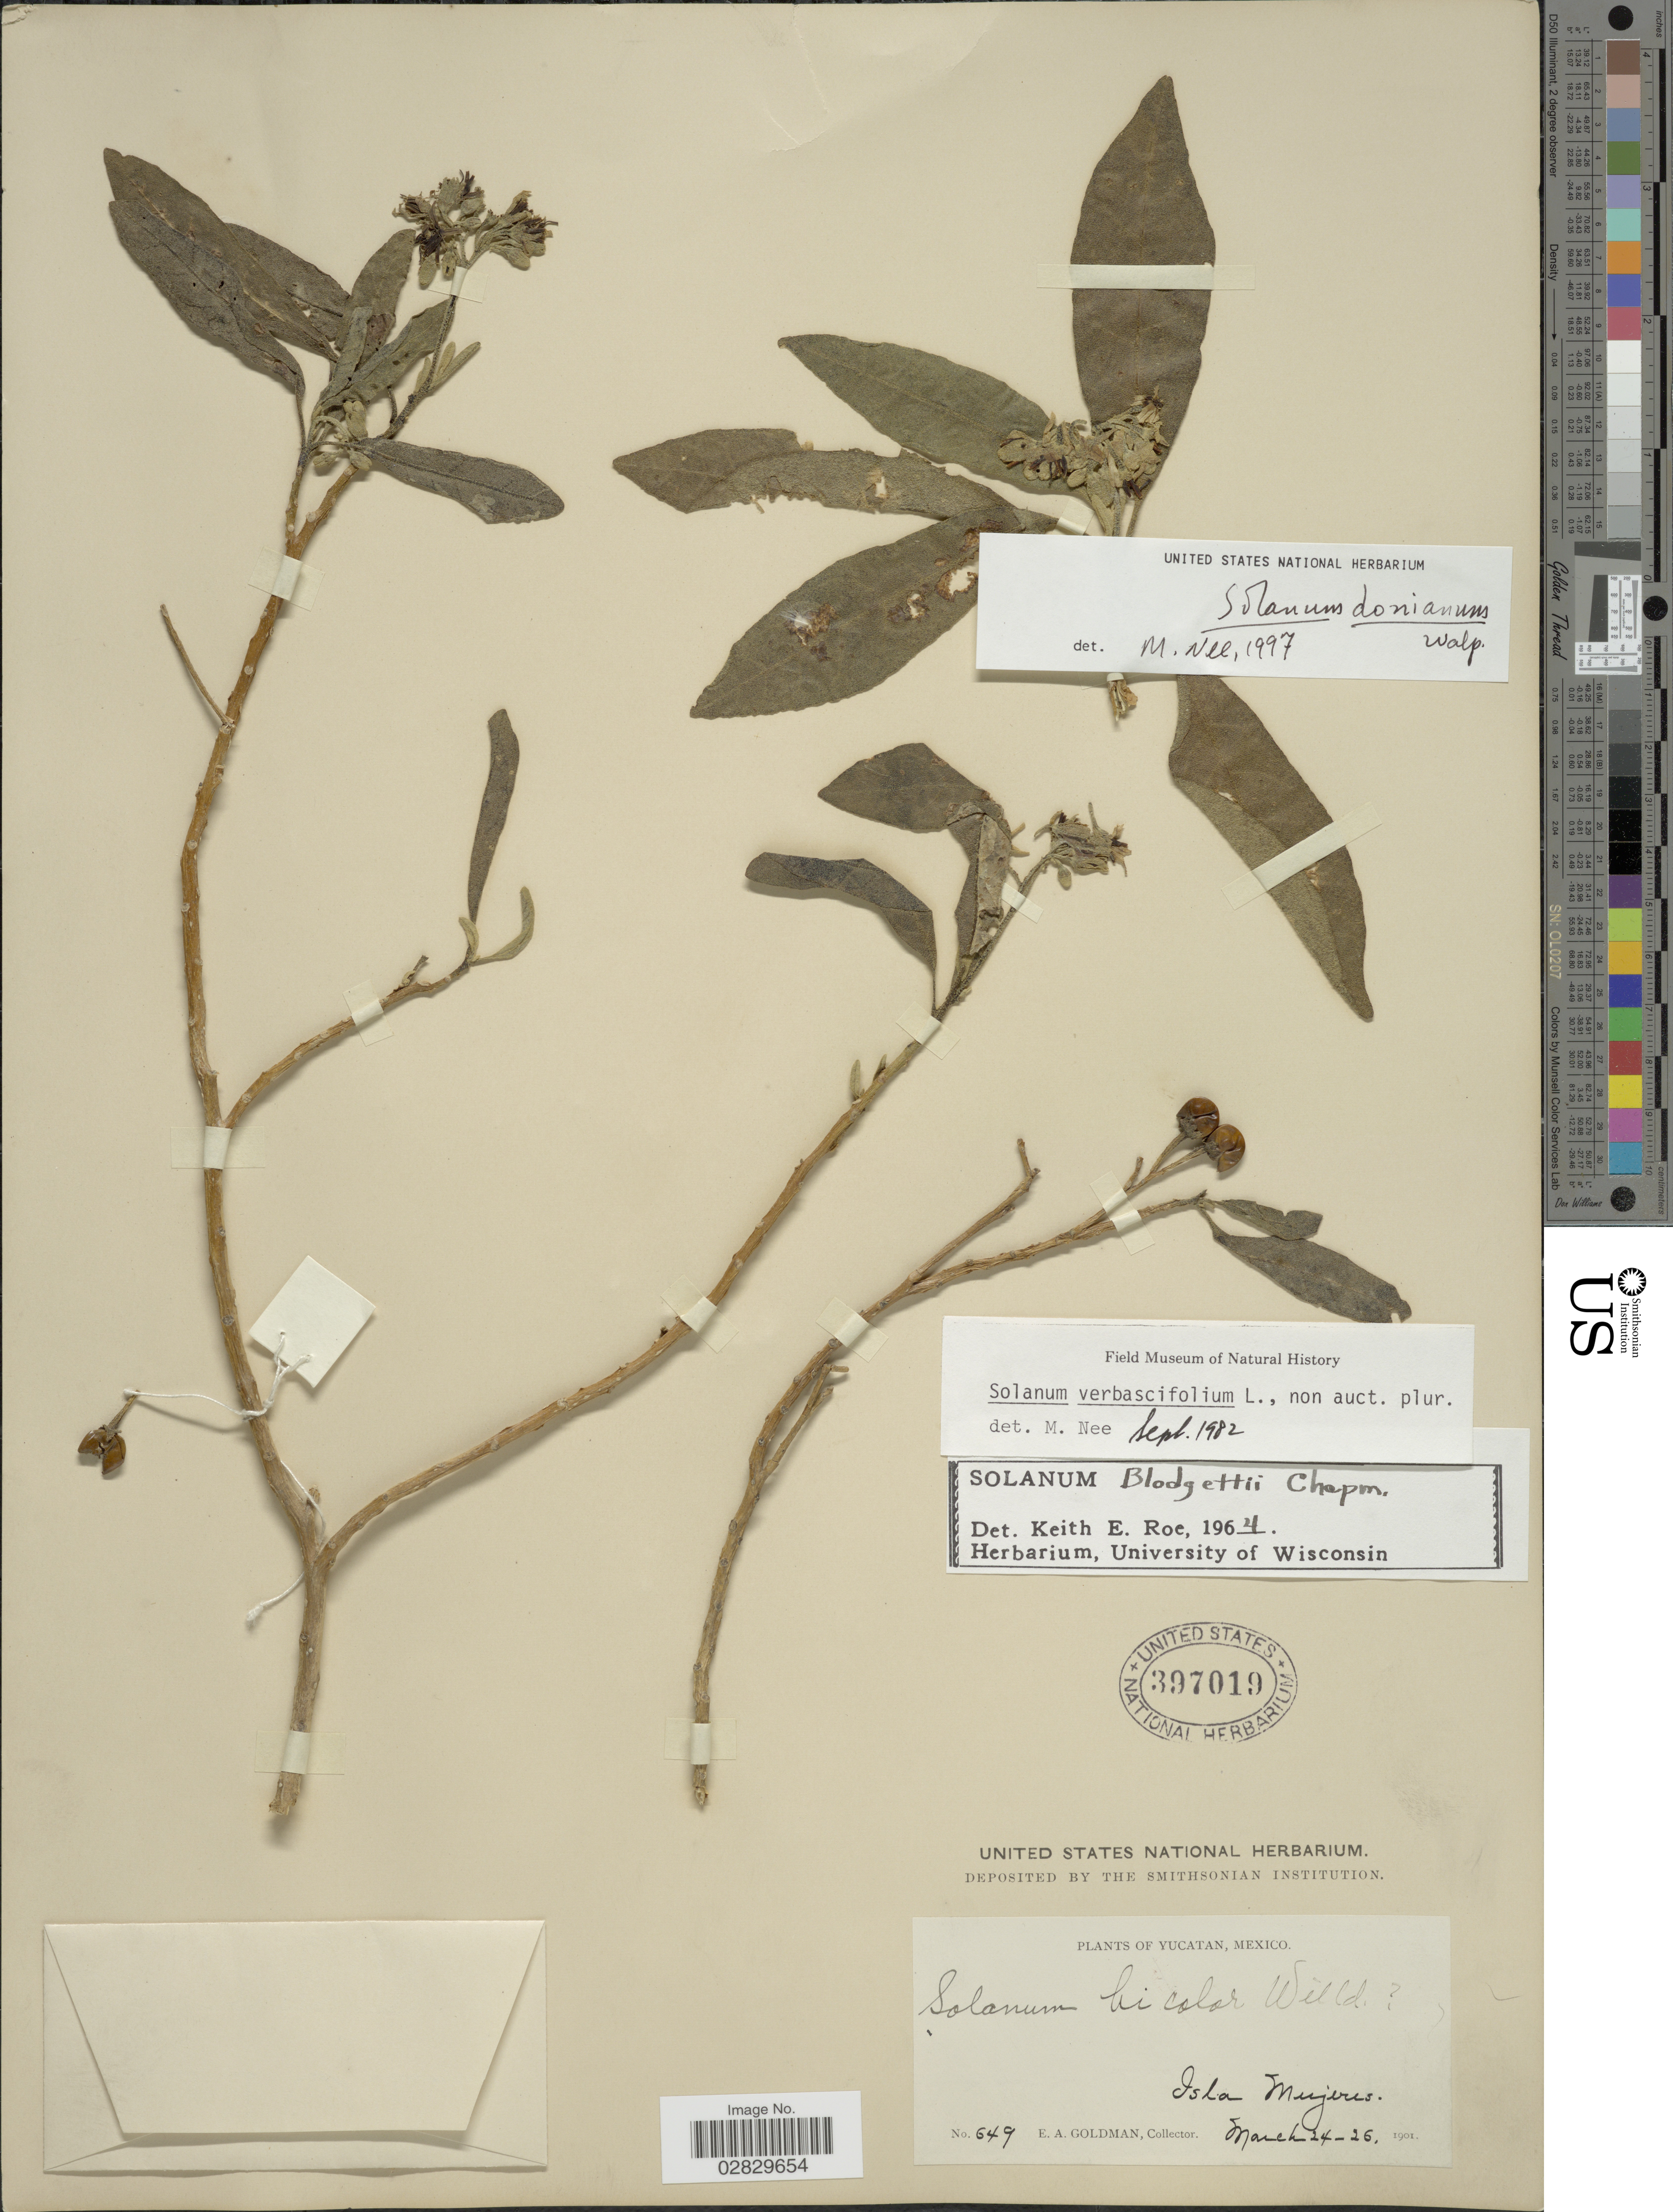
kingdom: Plantae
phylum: Tracheophyta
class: Magnoliopsida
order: Solanales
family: Solanaceae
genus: Solanum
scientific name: Solanum donianum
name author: Walp.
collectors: E. A. Goldman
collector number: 649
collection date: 1901-03-24/1901-03-26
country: Mexico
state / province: Yucatán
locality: Isla Mujeres.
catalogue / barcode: US 397019